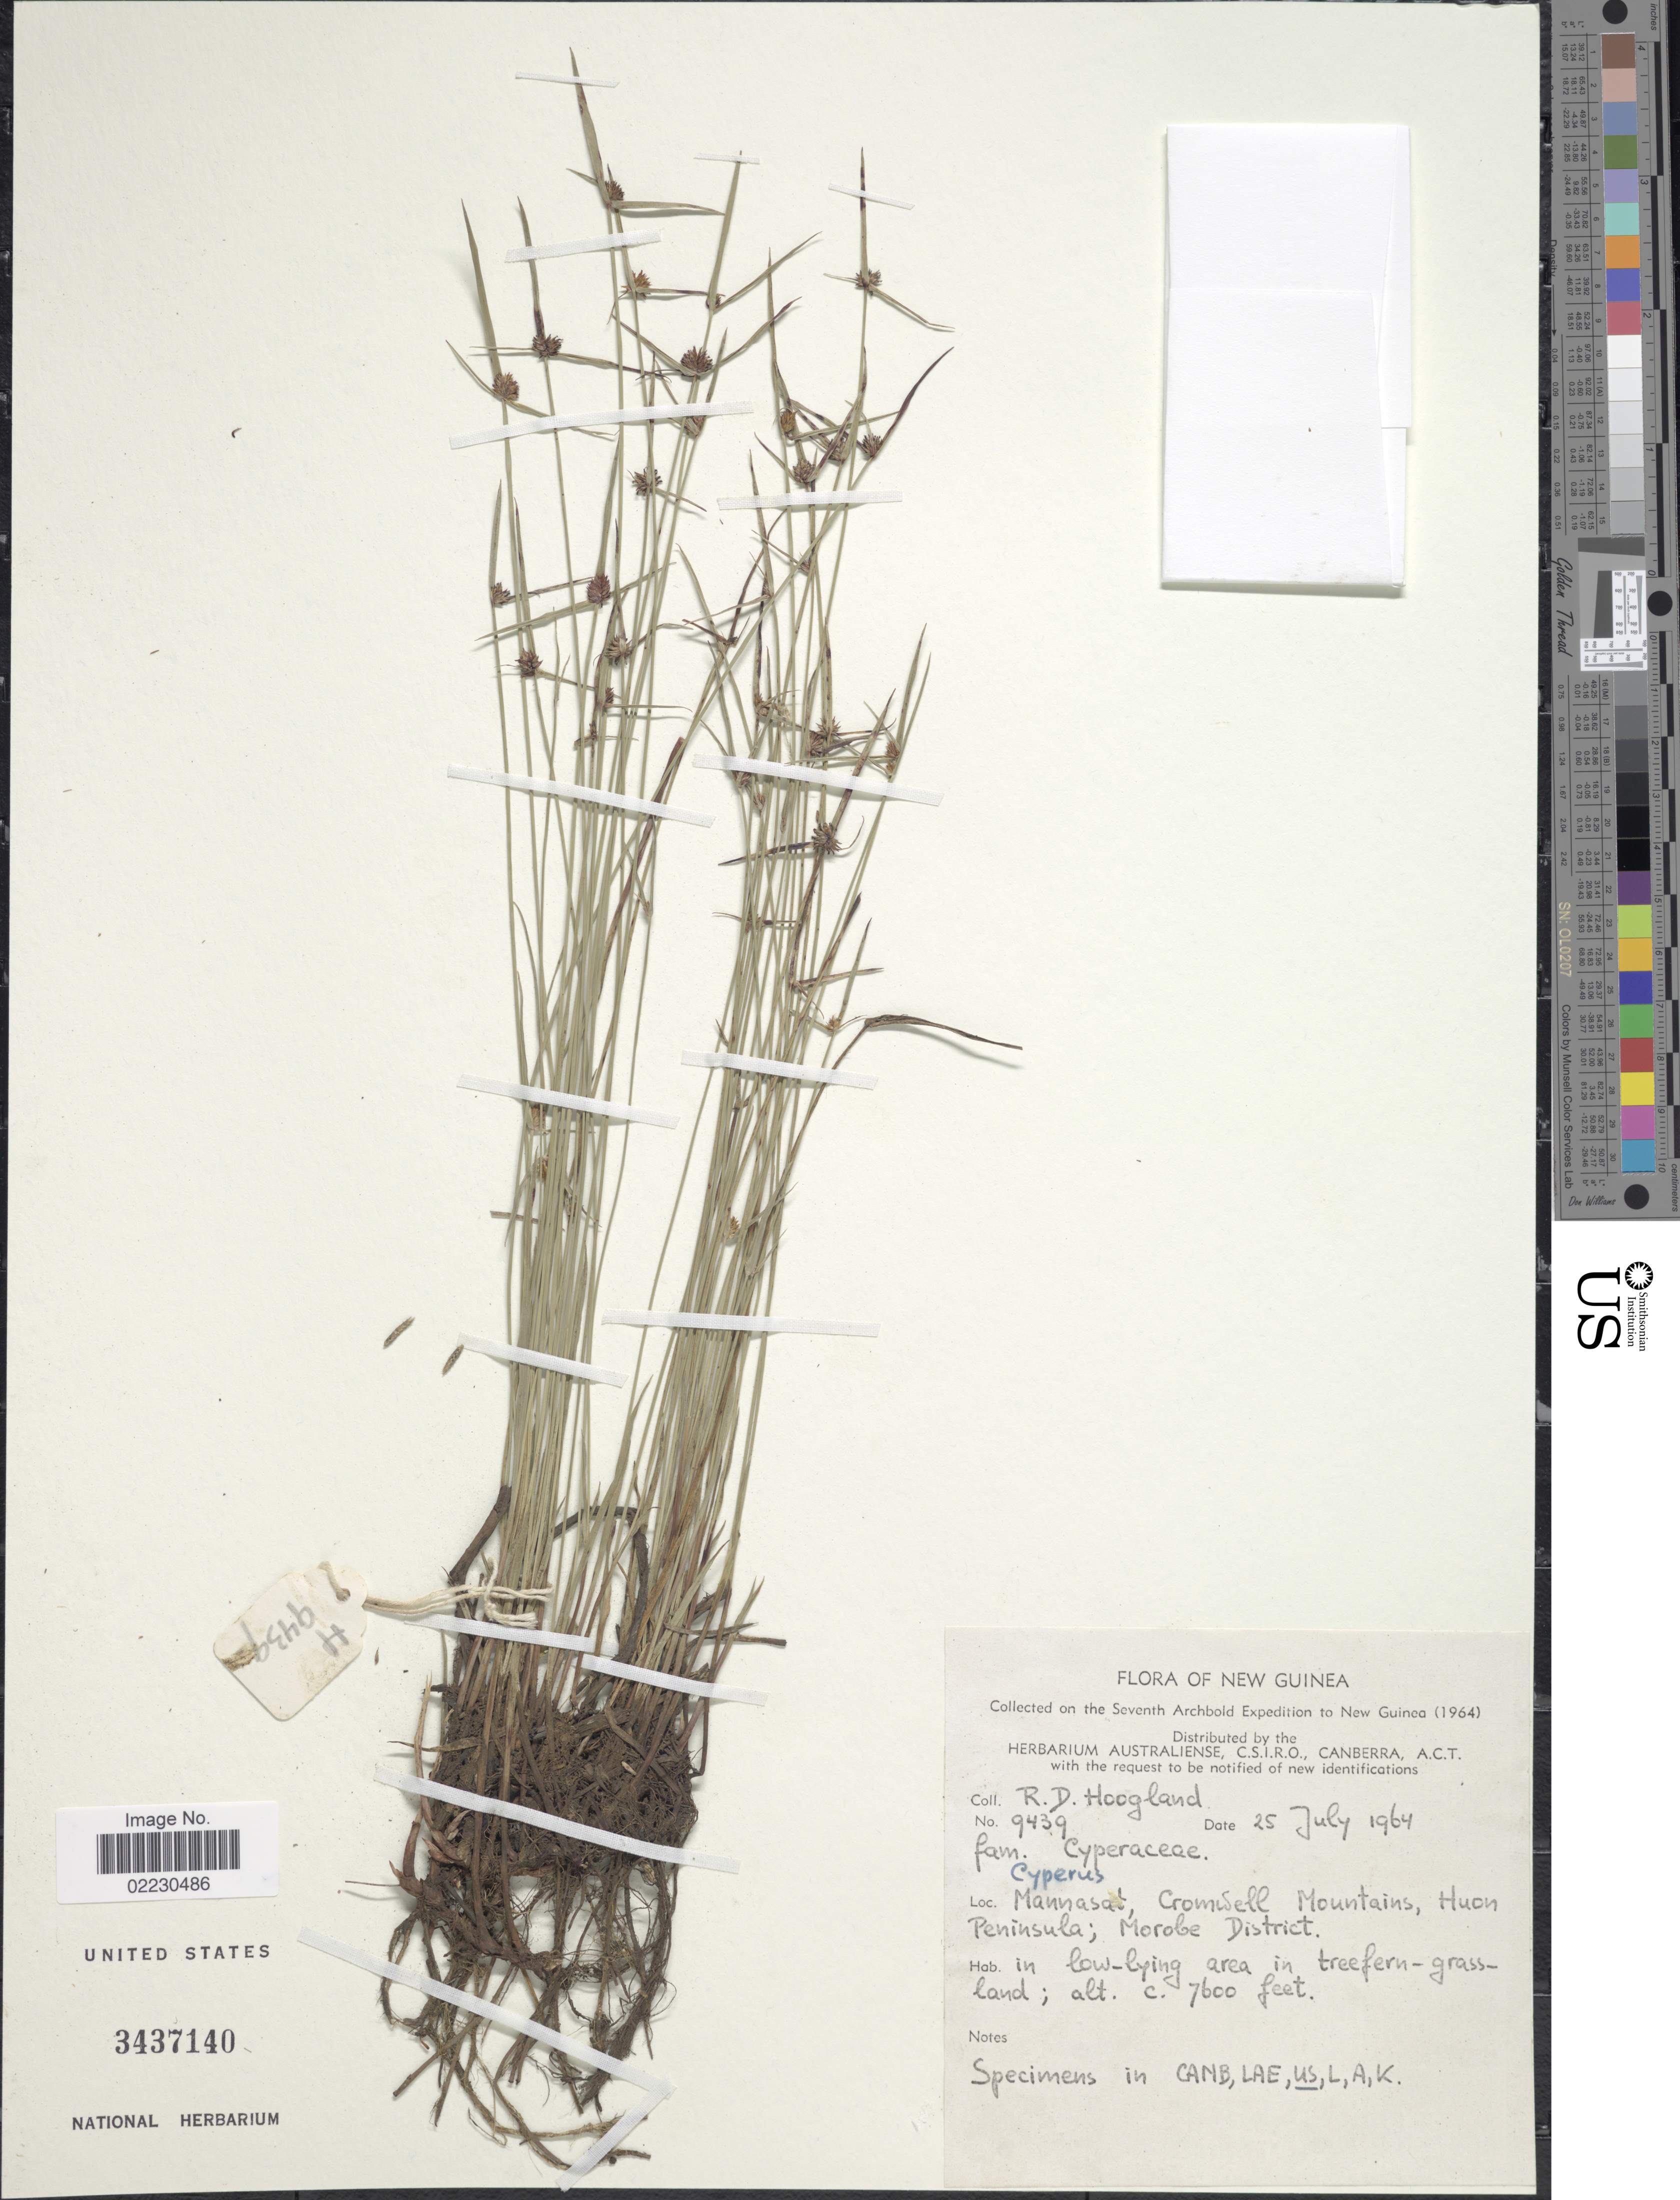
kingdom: Plantae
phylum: Tracheophyta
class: Liliopsida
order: Poales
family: Cyperaceae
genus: Cyperus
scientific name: Cyperus brevifolius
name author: (Rottb.) Hassk.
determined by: Kern, J. H.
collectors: R. D. Hoogland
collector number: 9439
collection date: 1964-07-25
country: Papua New Guinea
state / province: Morobe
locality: Mannast, Cromwell Mountains, Huon Peninsula; Morobe District, New Guinea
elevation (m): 2316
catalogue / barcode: US 3437140